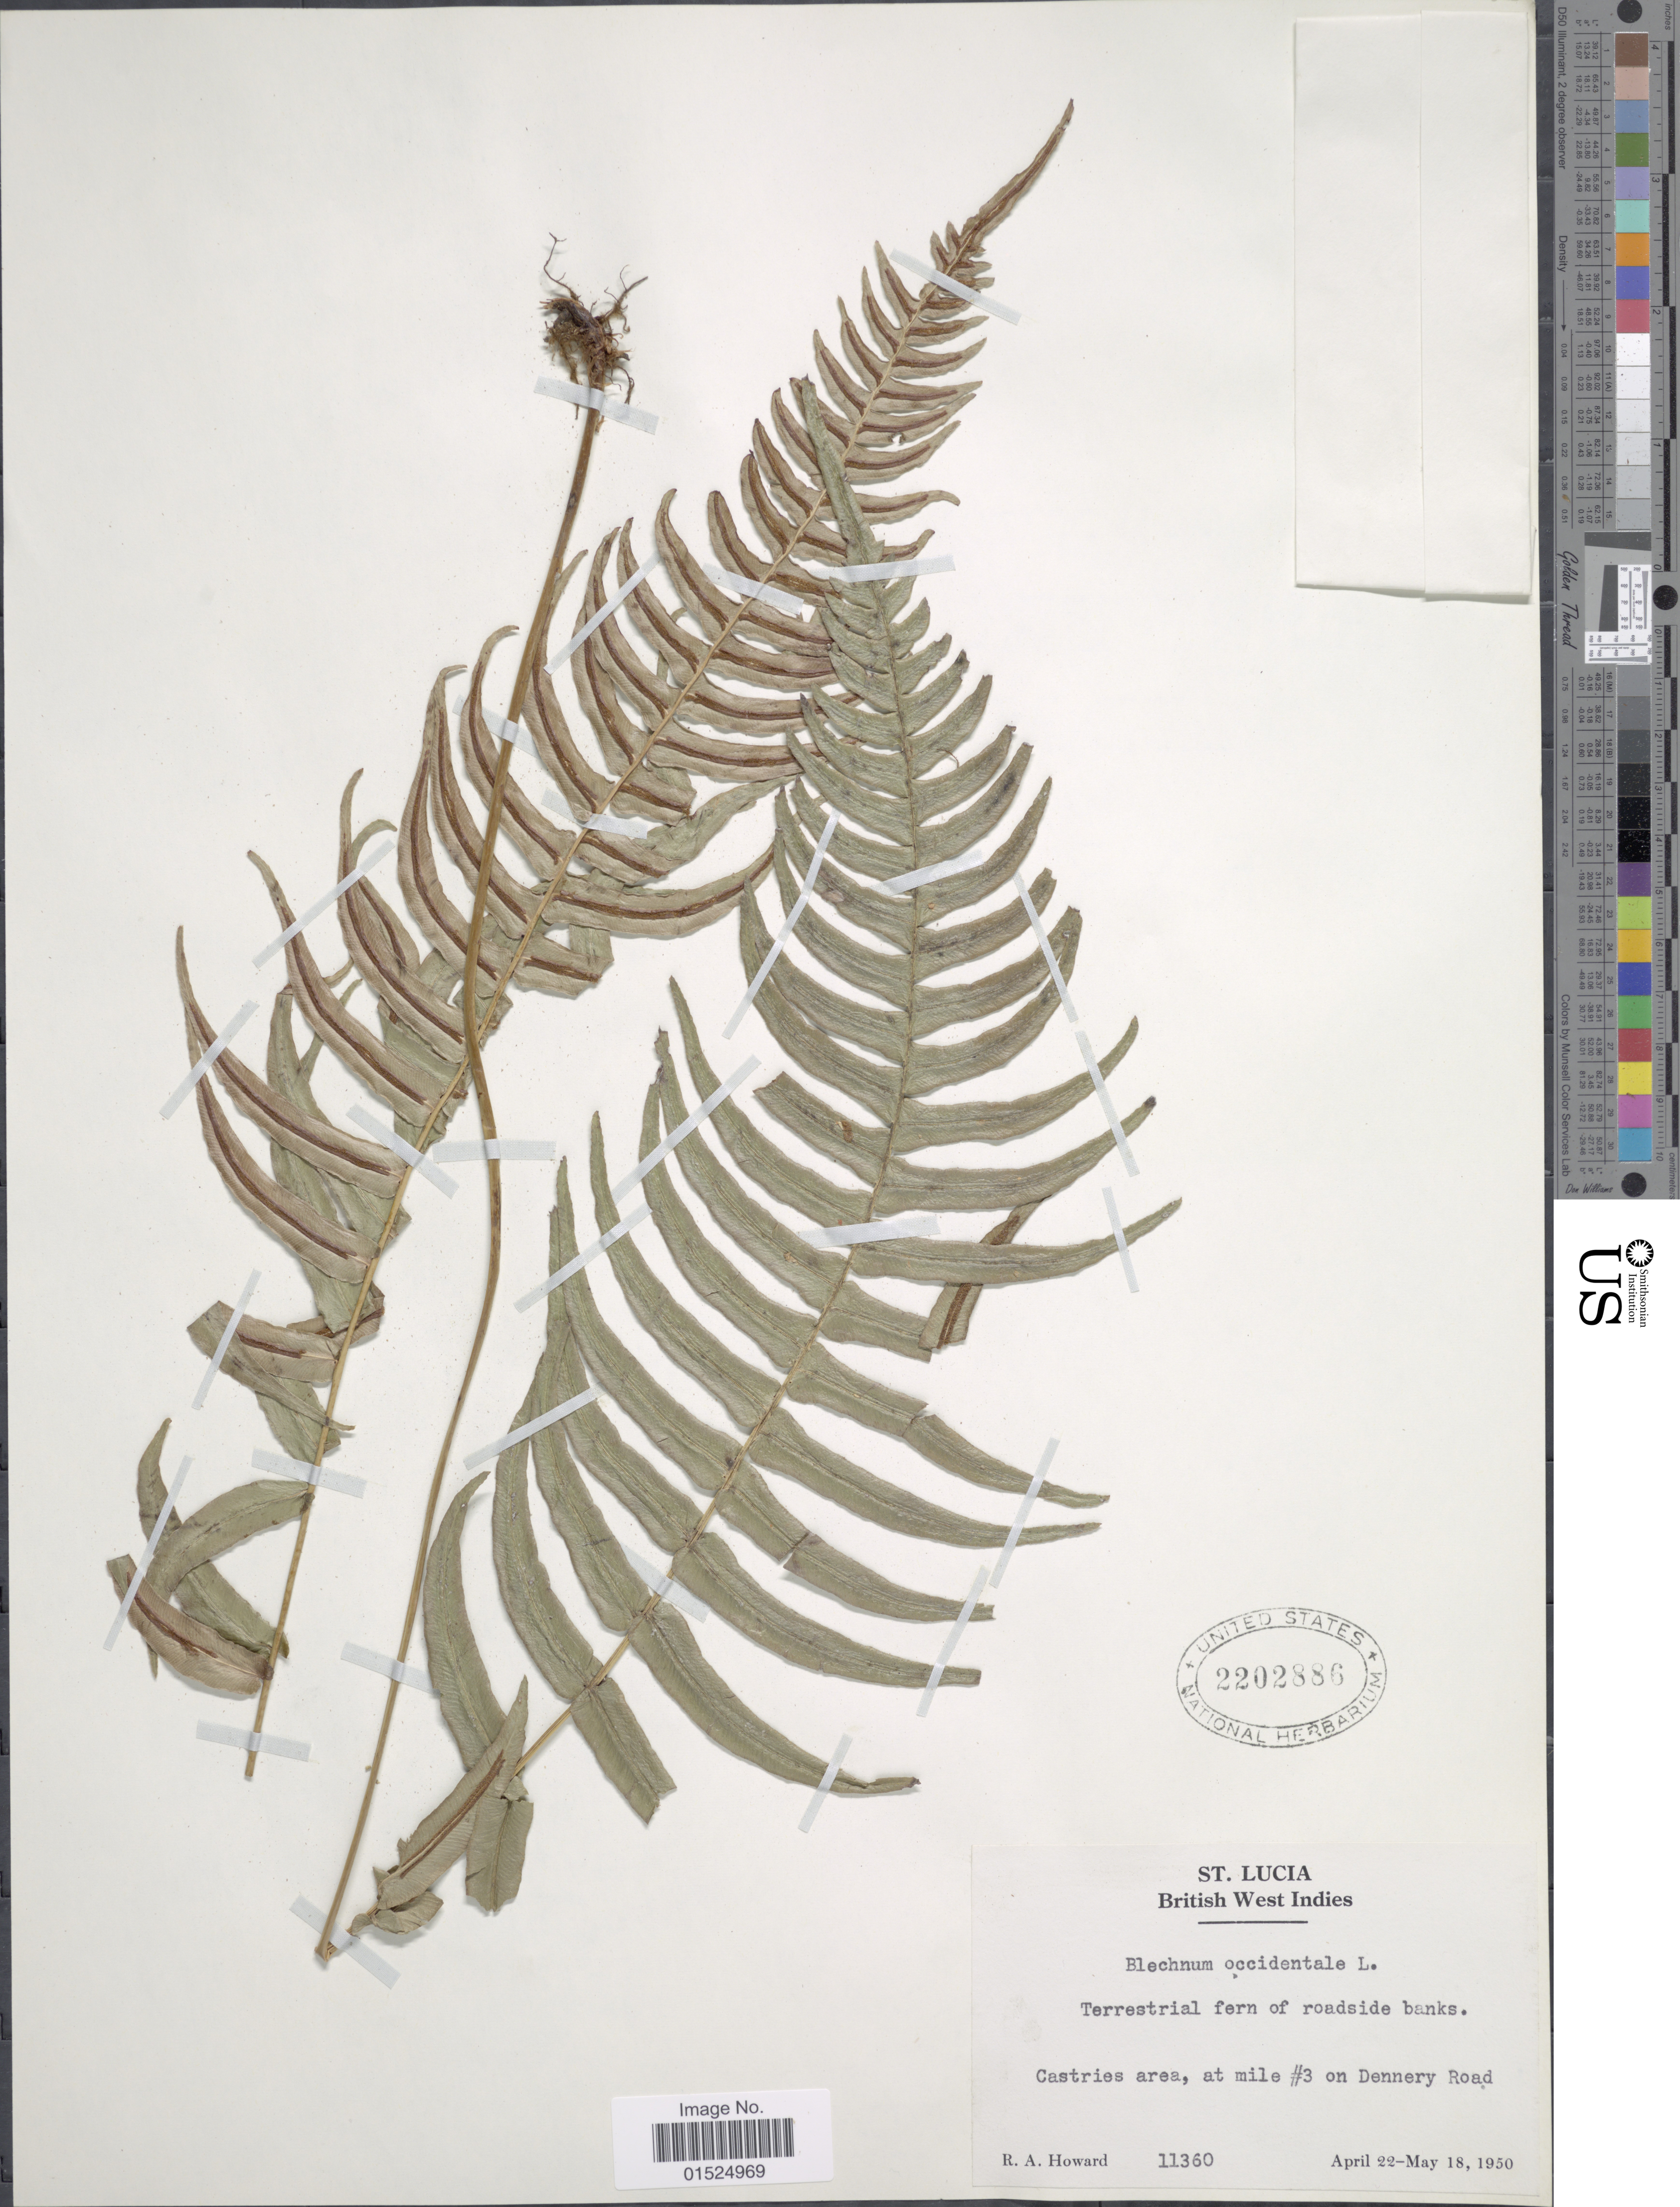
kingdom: Plantae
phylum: Tracheophyta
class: Polypodiopsida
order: Polypodiales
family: Blechnaceae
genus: Blechnum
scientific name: Blechnum occidentale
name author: L.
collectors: R. A. Howard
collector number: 11360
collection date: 1950-04-22/1950-05-18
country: St. Lucia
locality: Castries area, at mile #3 on Dennery Road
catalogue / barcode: US 2202886